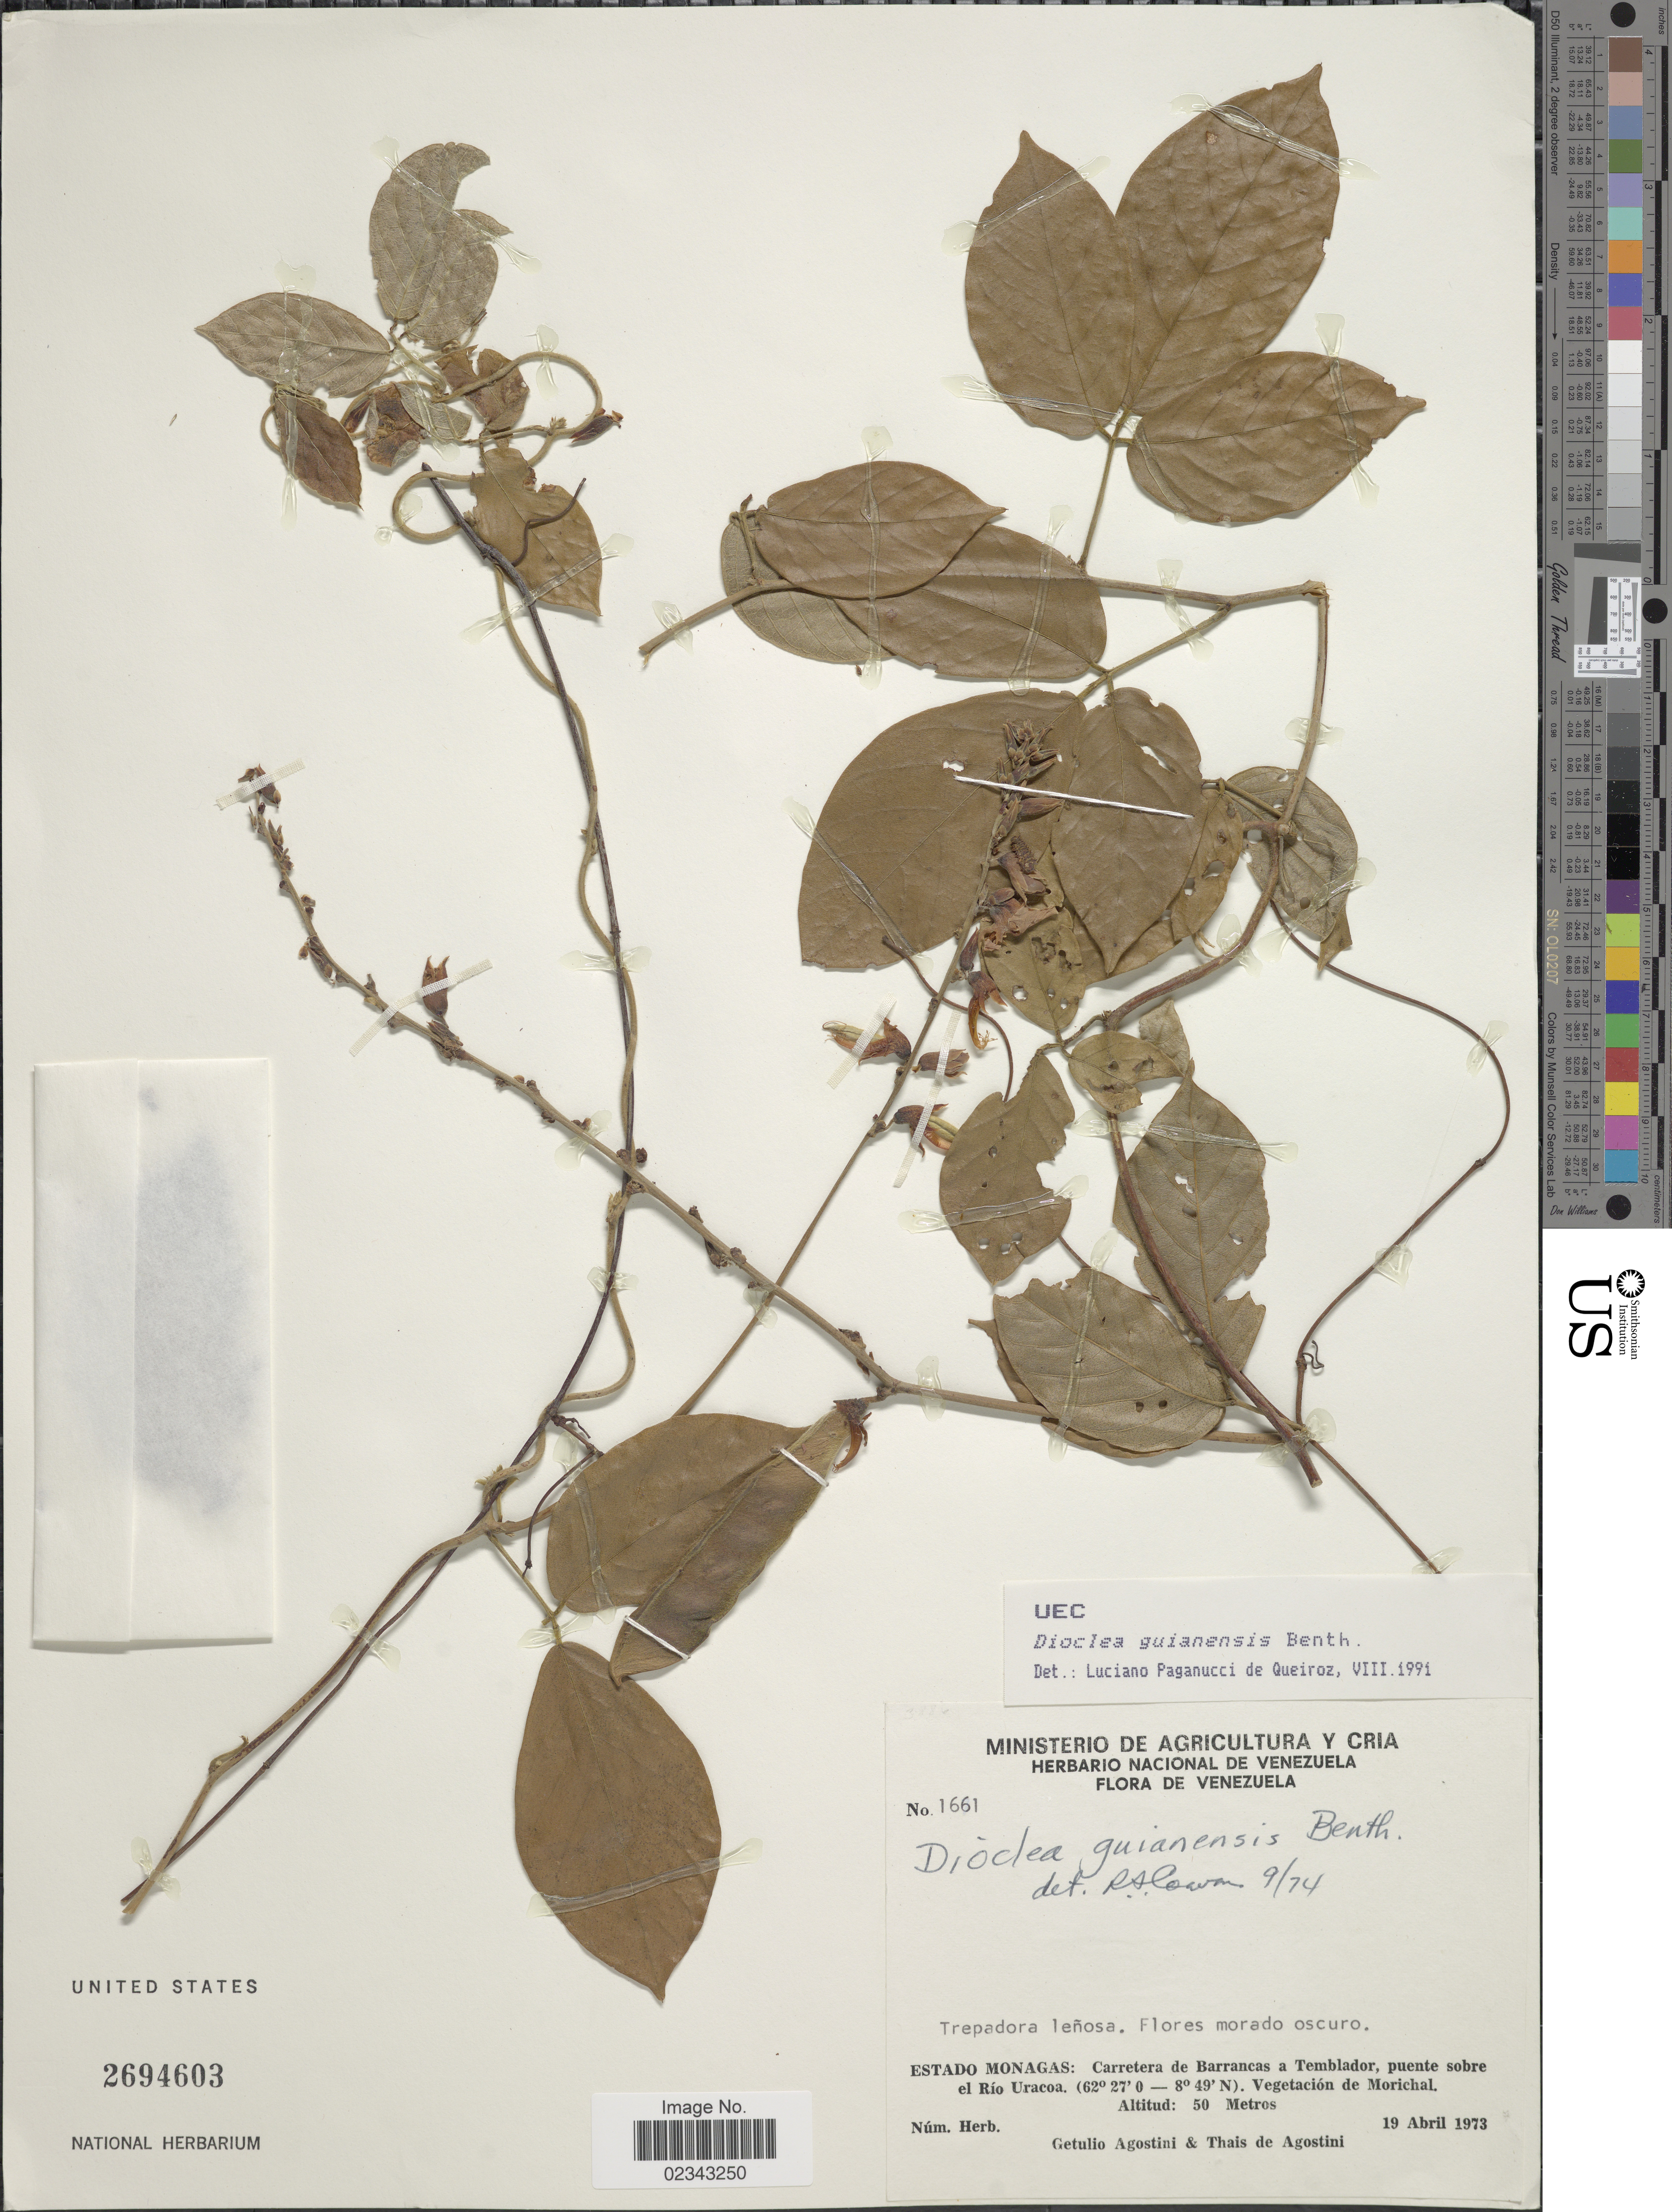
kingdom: Plantae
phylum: Tracheophyta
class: Magnoliopsida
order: Fabales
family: Fabaceae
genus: Dioclea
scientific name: Dioclea guianensis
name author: Benth.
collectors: G. Agostini & T. Agostini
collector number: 1661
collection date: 1973-04-19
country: Venezuela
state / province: Monagas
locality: Carretera de Barrancas a Temblador, puente sobre el Río Uracoa. Vegetación de Morichal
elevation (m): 50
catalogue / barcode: US 2694603